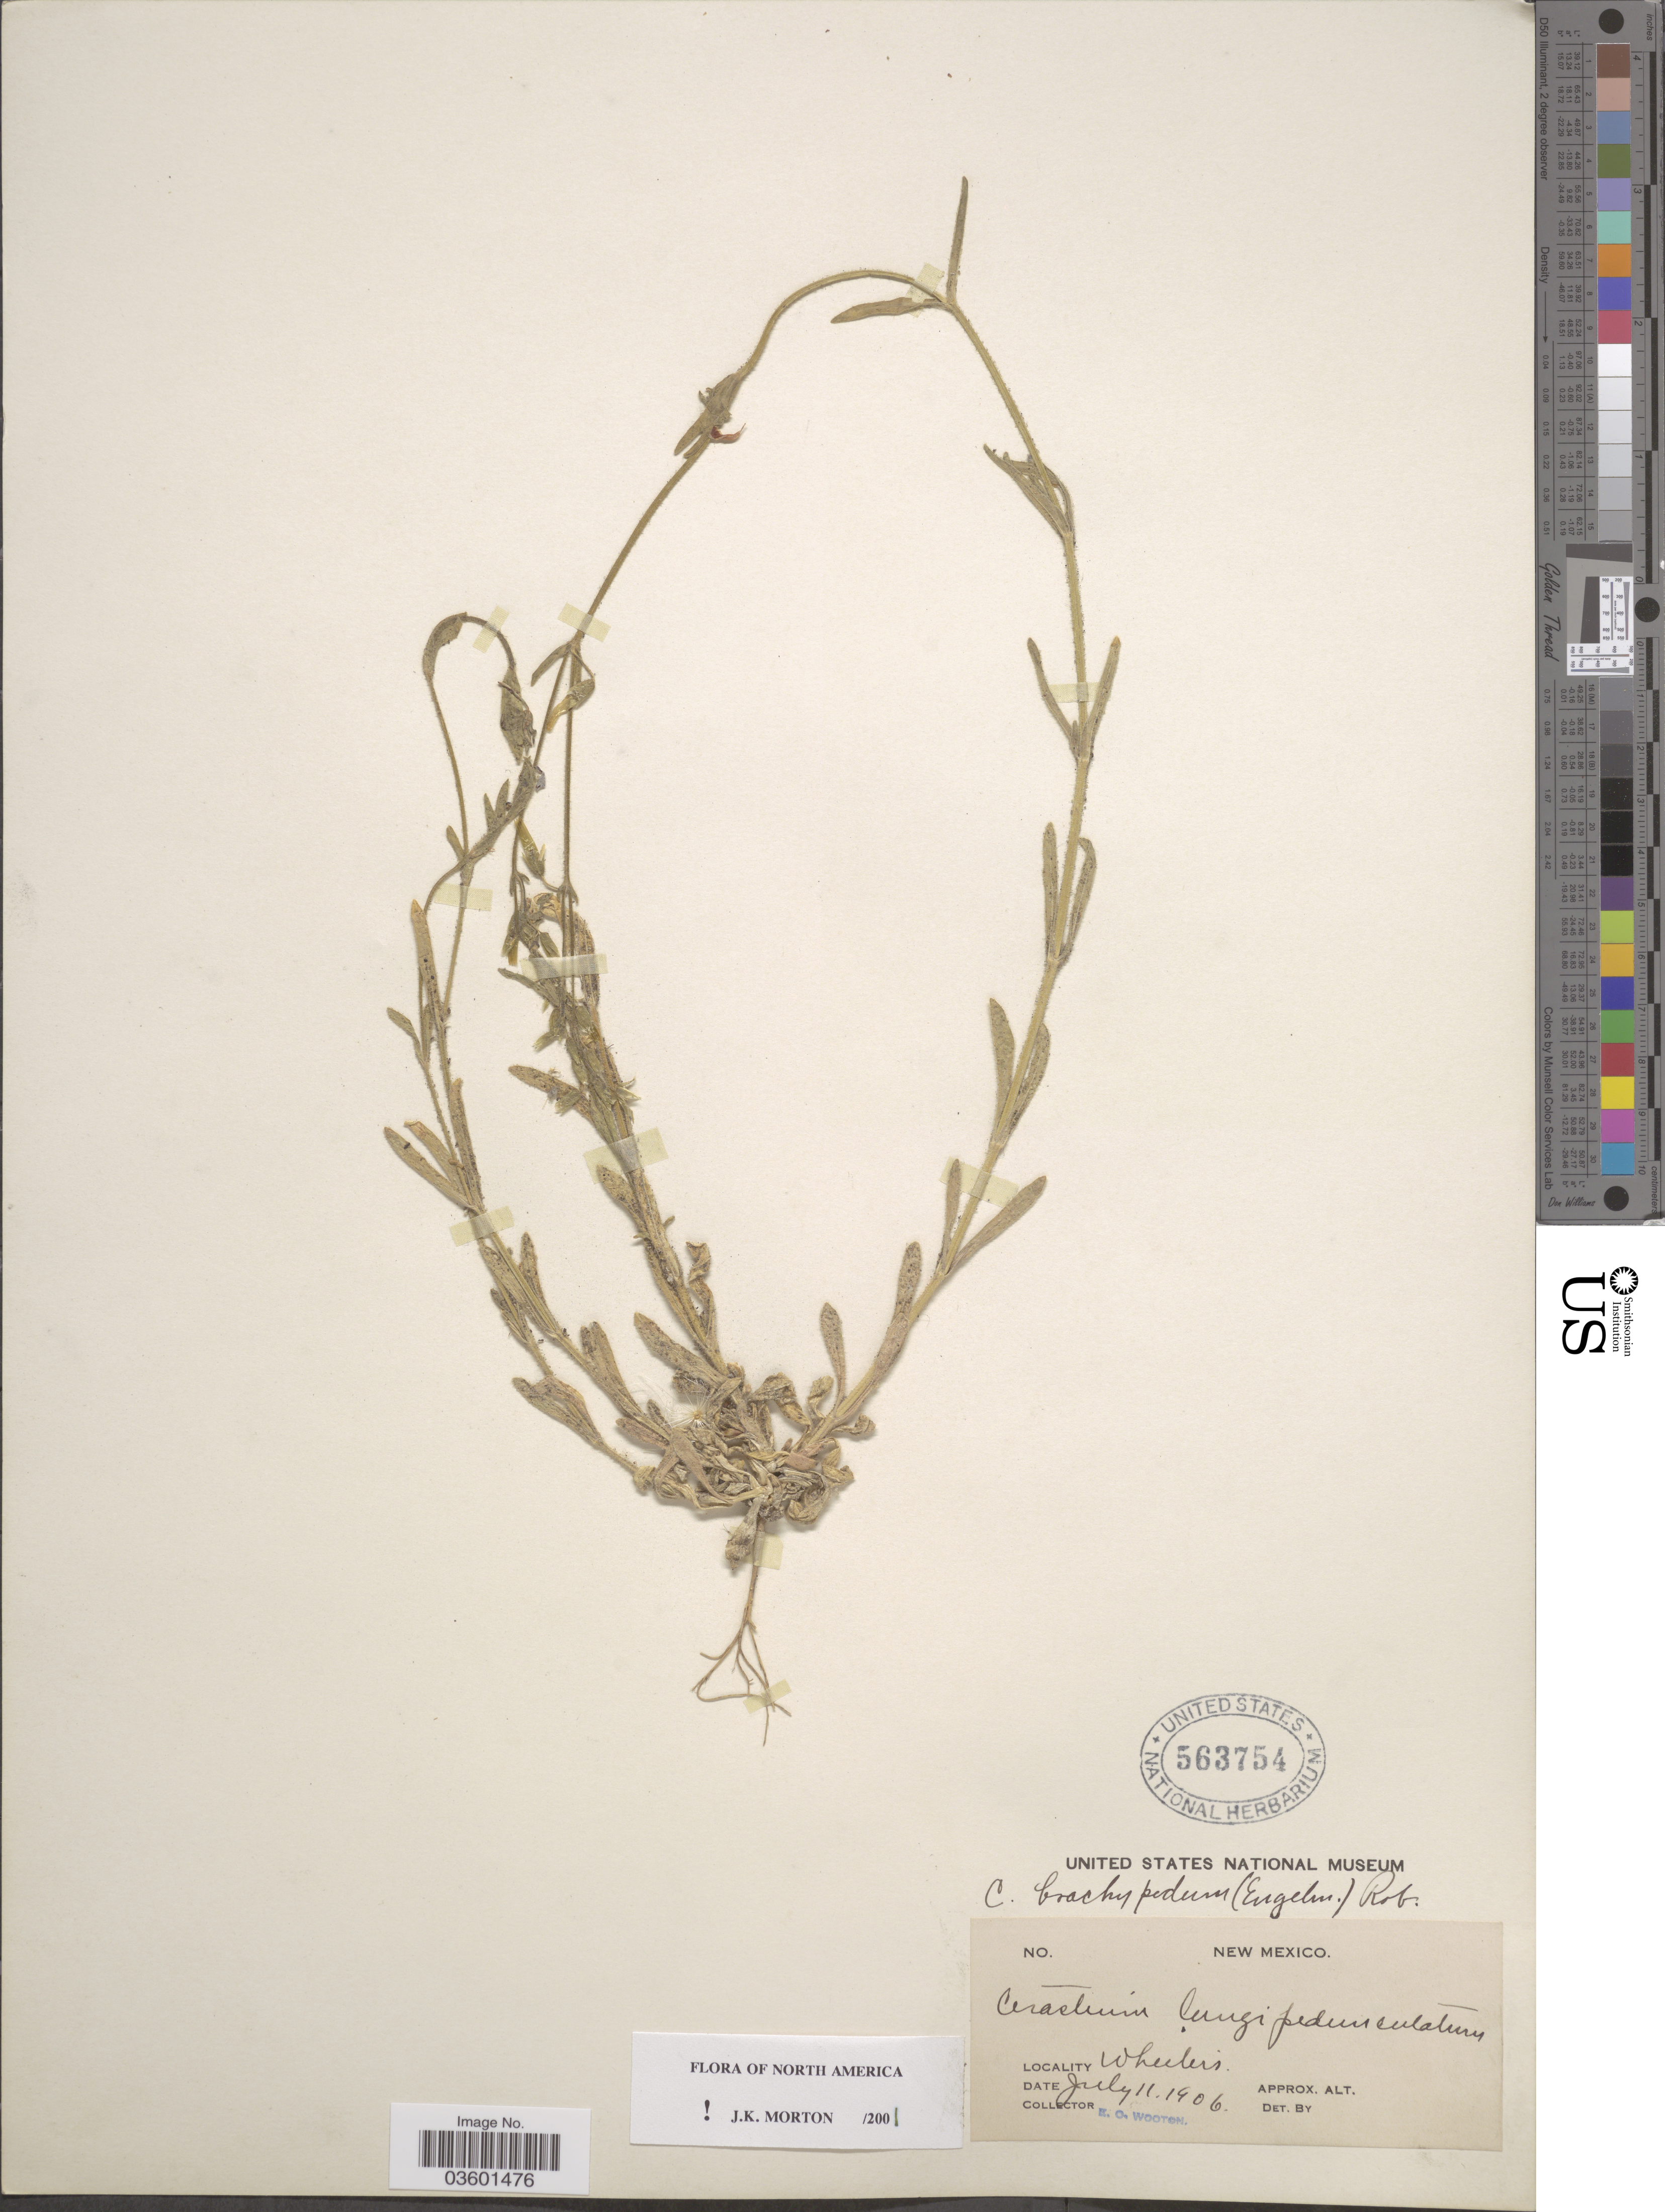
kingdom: Plantae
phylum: Tracheophyta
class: Magnoliopsida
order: Caryophyllales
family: Caryophyllaceae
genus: Cerastium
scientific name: Cerastium brachypodum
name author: (Engelm. ex A. Gray) B.L. Rob.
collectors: E. O. Wooton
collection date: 1906-07-11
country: United States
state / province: New Mexico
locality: Wheeler's.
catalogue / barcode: US 563754